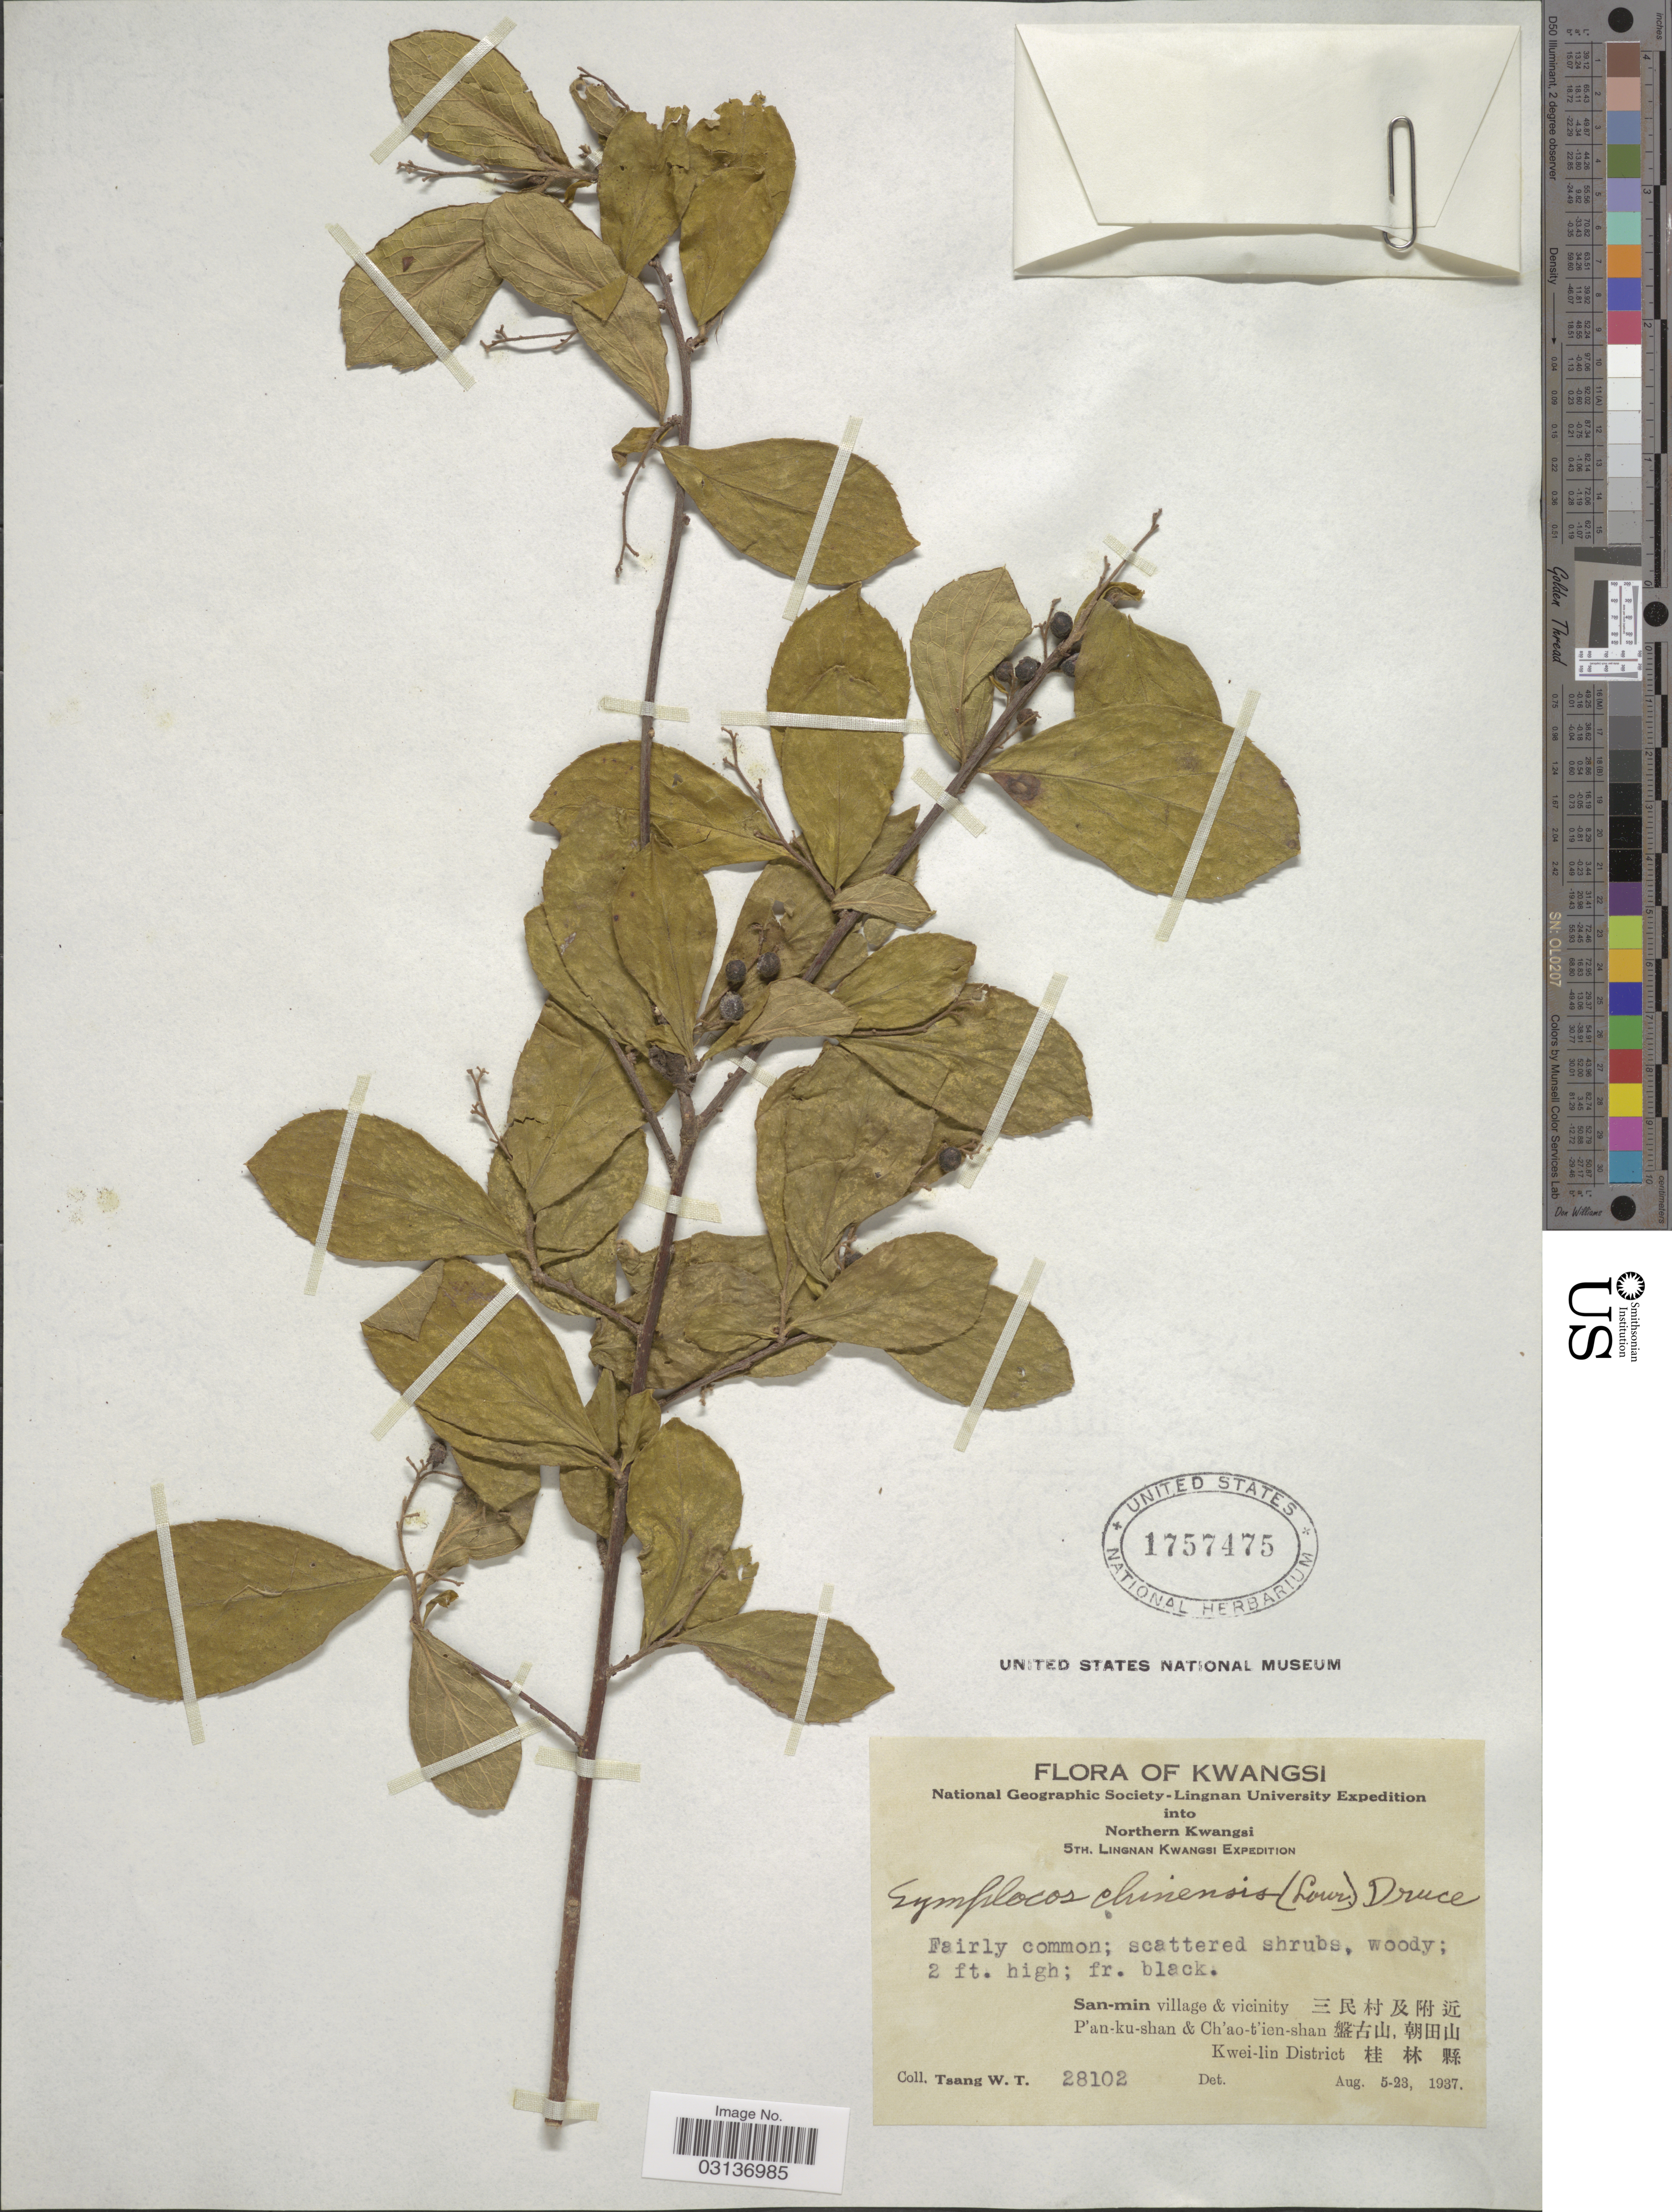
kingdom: Plantae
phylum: Tracheophyta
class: Magnoliopsida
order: Ericales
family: Symplocaceae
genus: Symplocos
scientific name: Symplocos paniculata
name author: Miq.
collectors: W. T. Tsang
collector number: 28102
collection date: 1937-08-05/1937-08-23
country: China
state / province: Guangxi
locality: Kwangsi. Northern Kwangsi. San-min village & vicinity. P'an-ku-shan & Ch'ao-t'ien-shan. Kwei-lin District.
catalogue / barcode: US 1757475